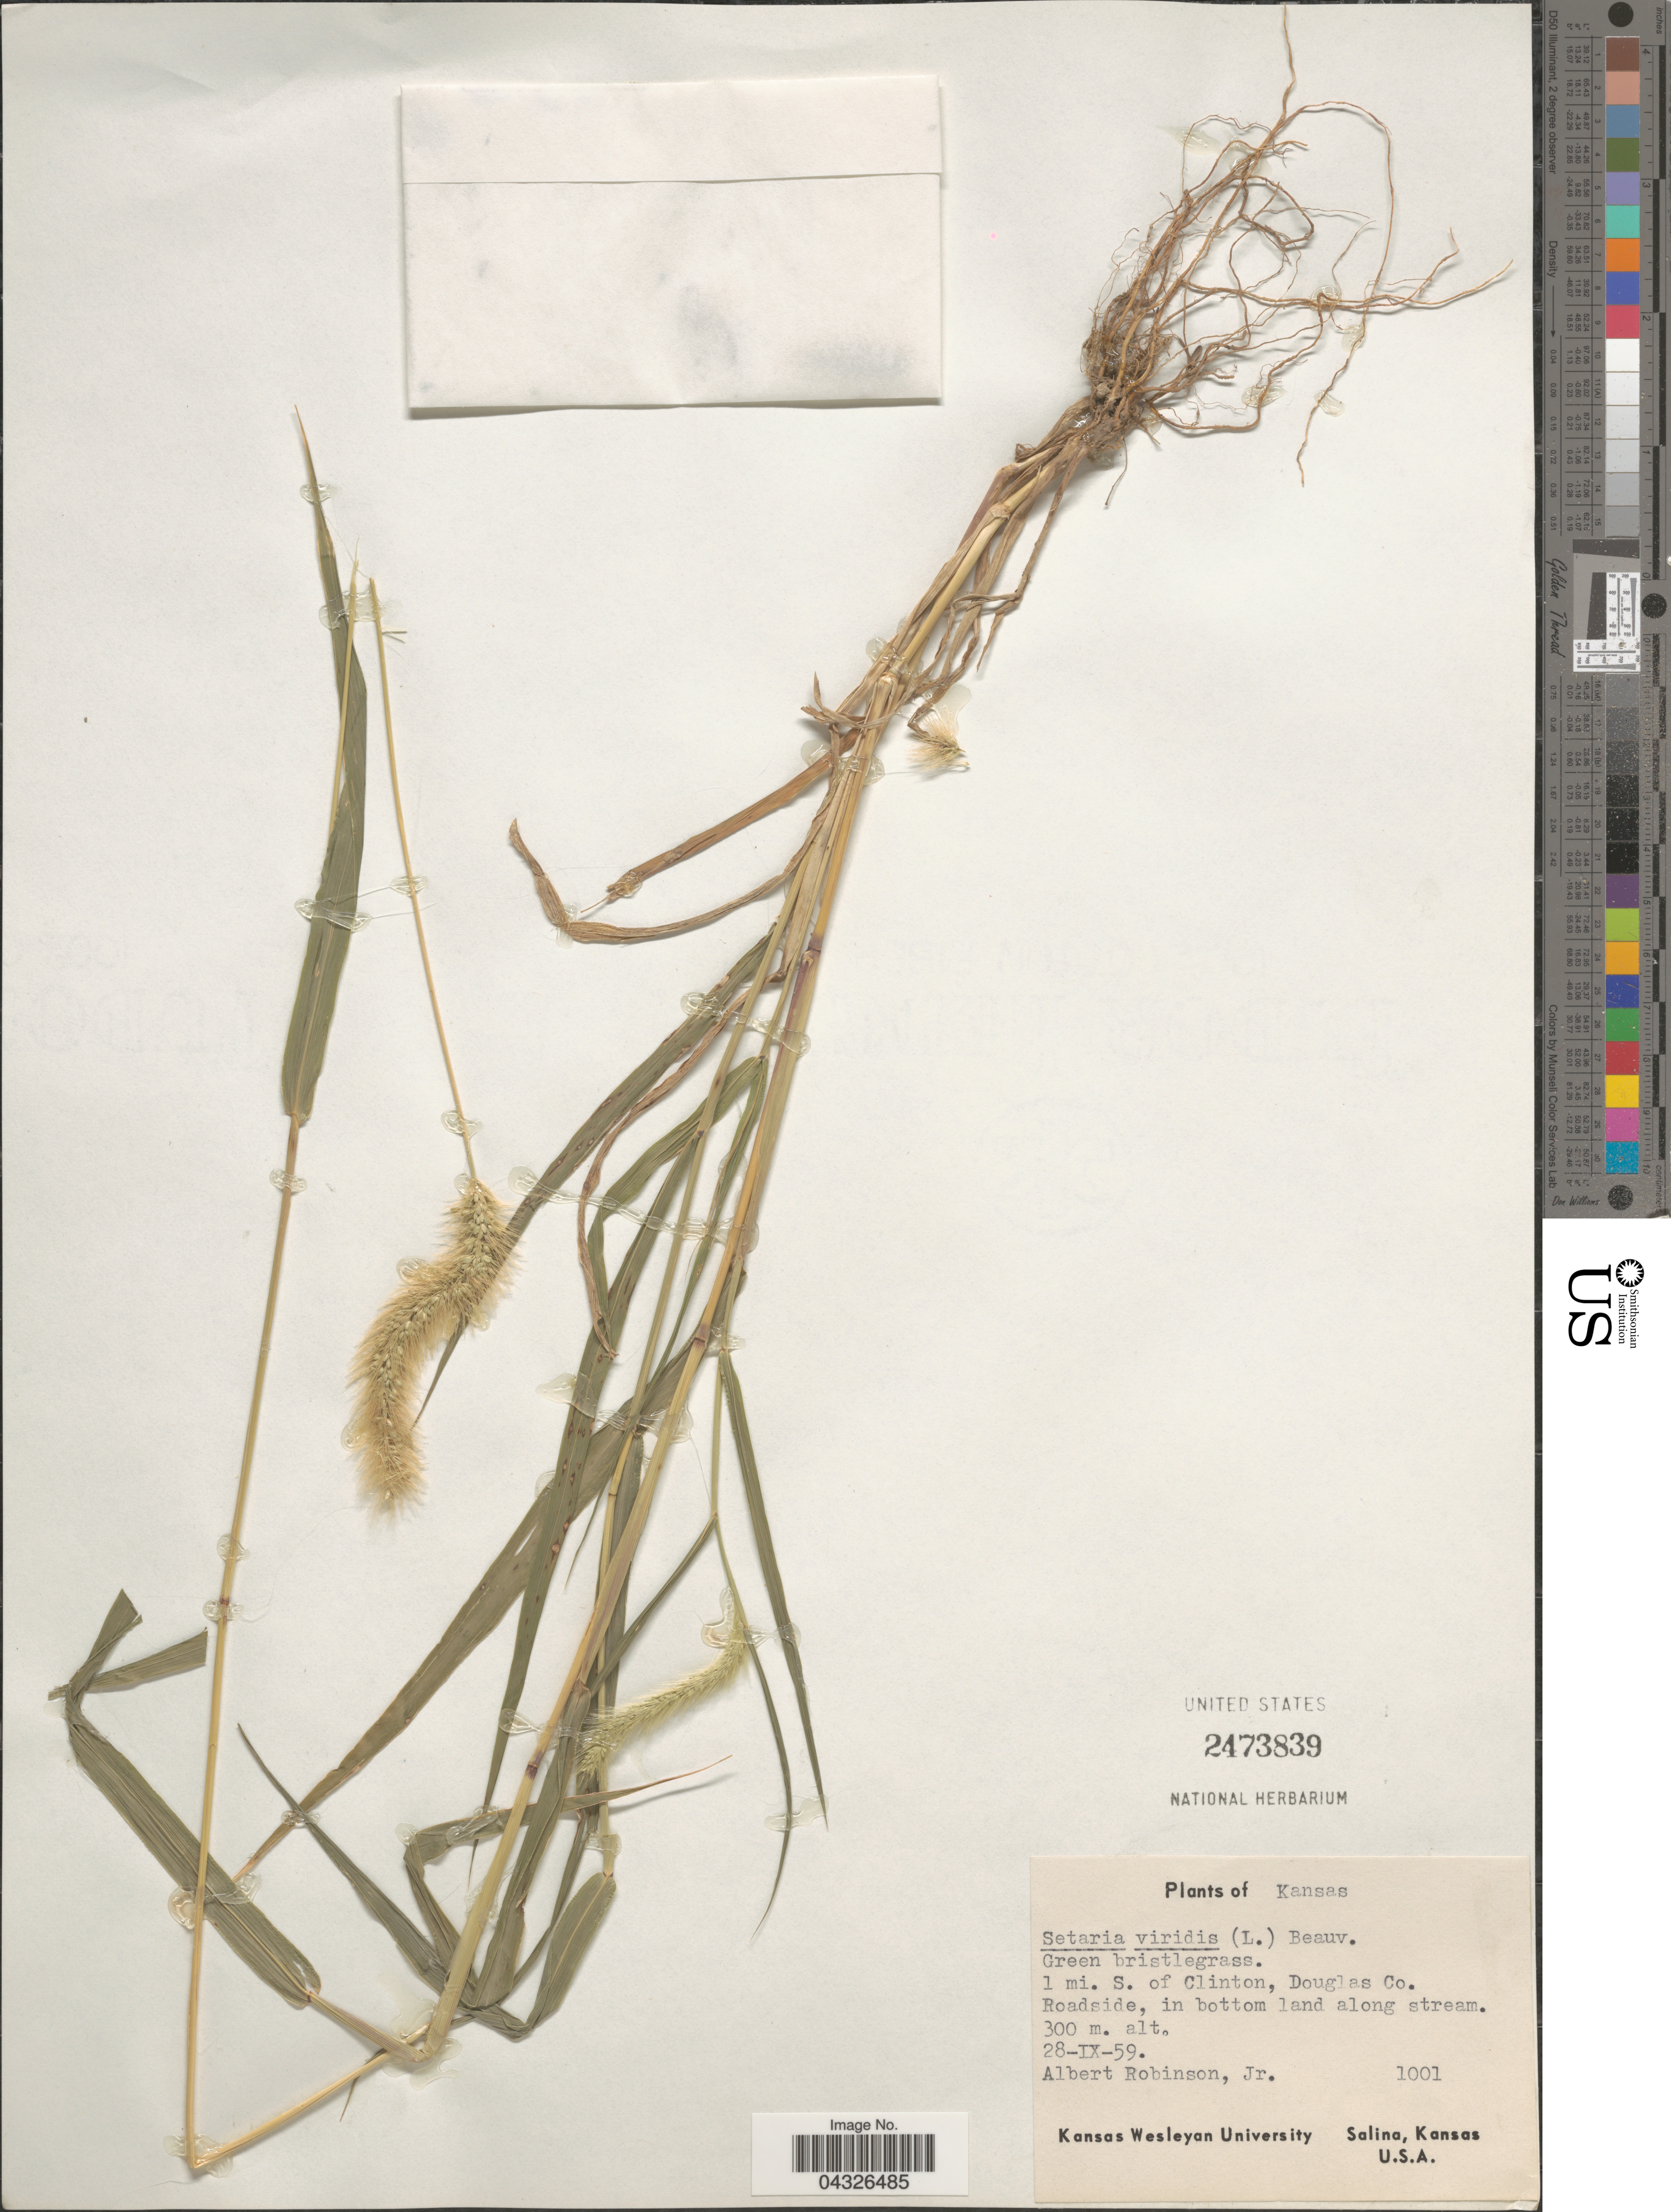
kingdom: Plantae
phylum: Tracheophyta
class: Liliopsida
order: Poales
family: Poaceae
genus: Setaria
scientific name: Setaria viridis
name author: (L.) P. Beauv.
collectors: A. Robinson Jr.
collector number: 1001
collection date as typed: Transcribed d/m/y: 28/9/59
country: United States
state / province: Kansas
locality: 1 mi. S. of Clinton, Douglas Co. Roadside, in bottom land along stream.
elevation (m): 300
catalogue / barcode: US 2473839